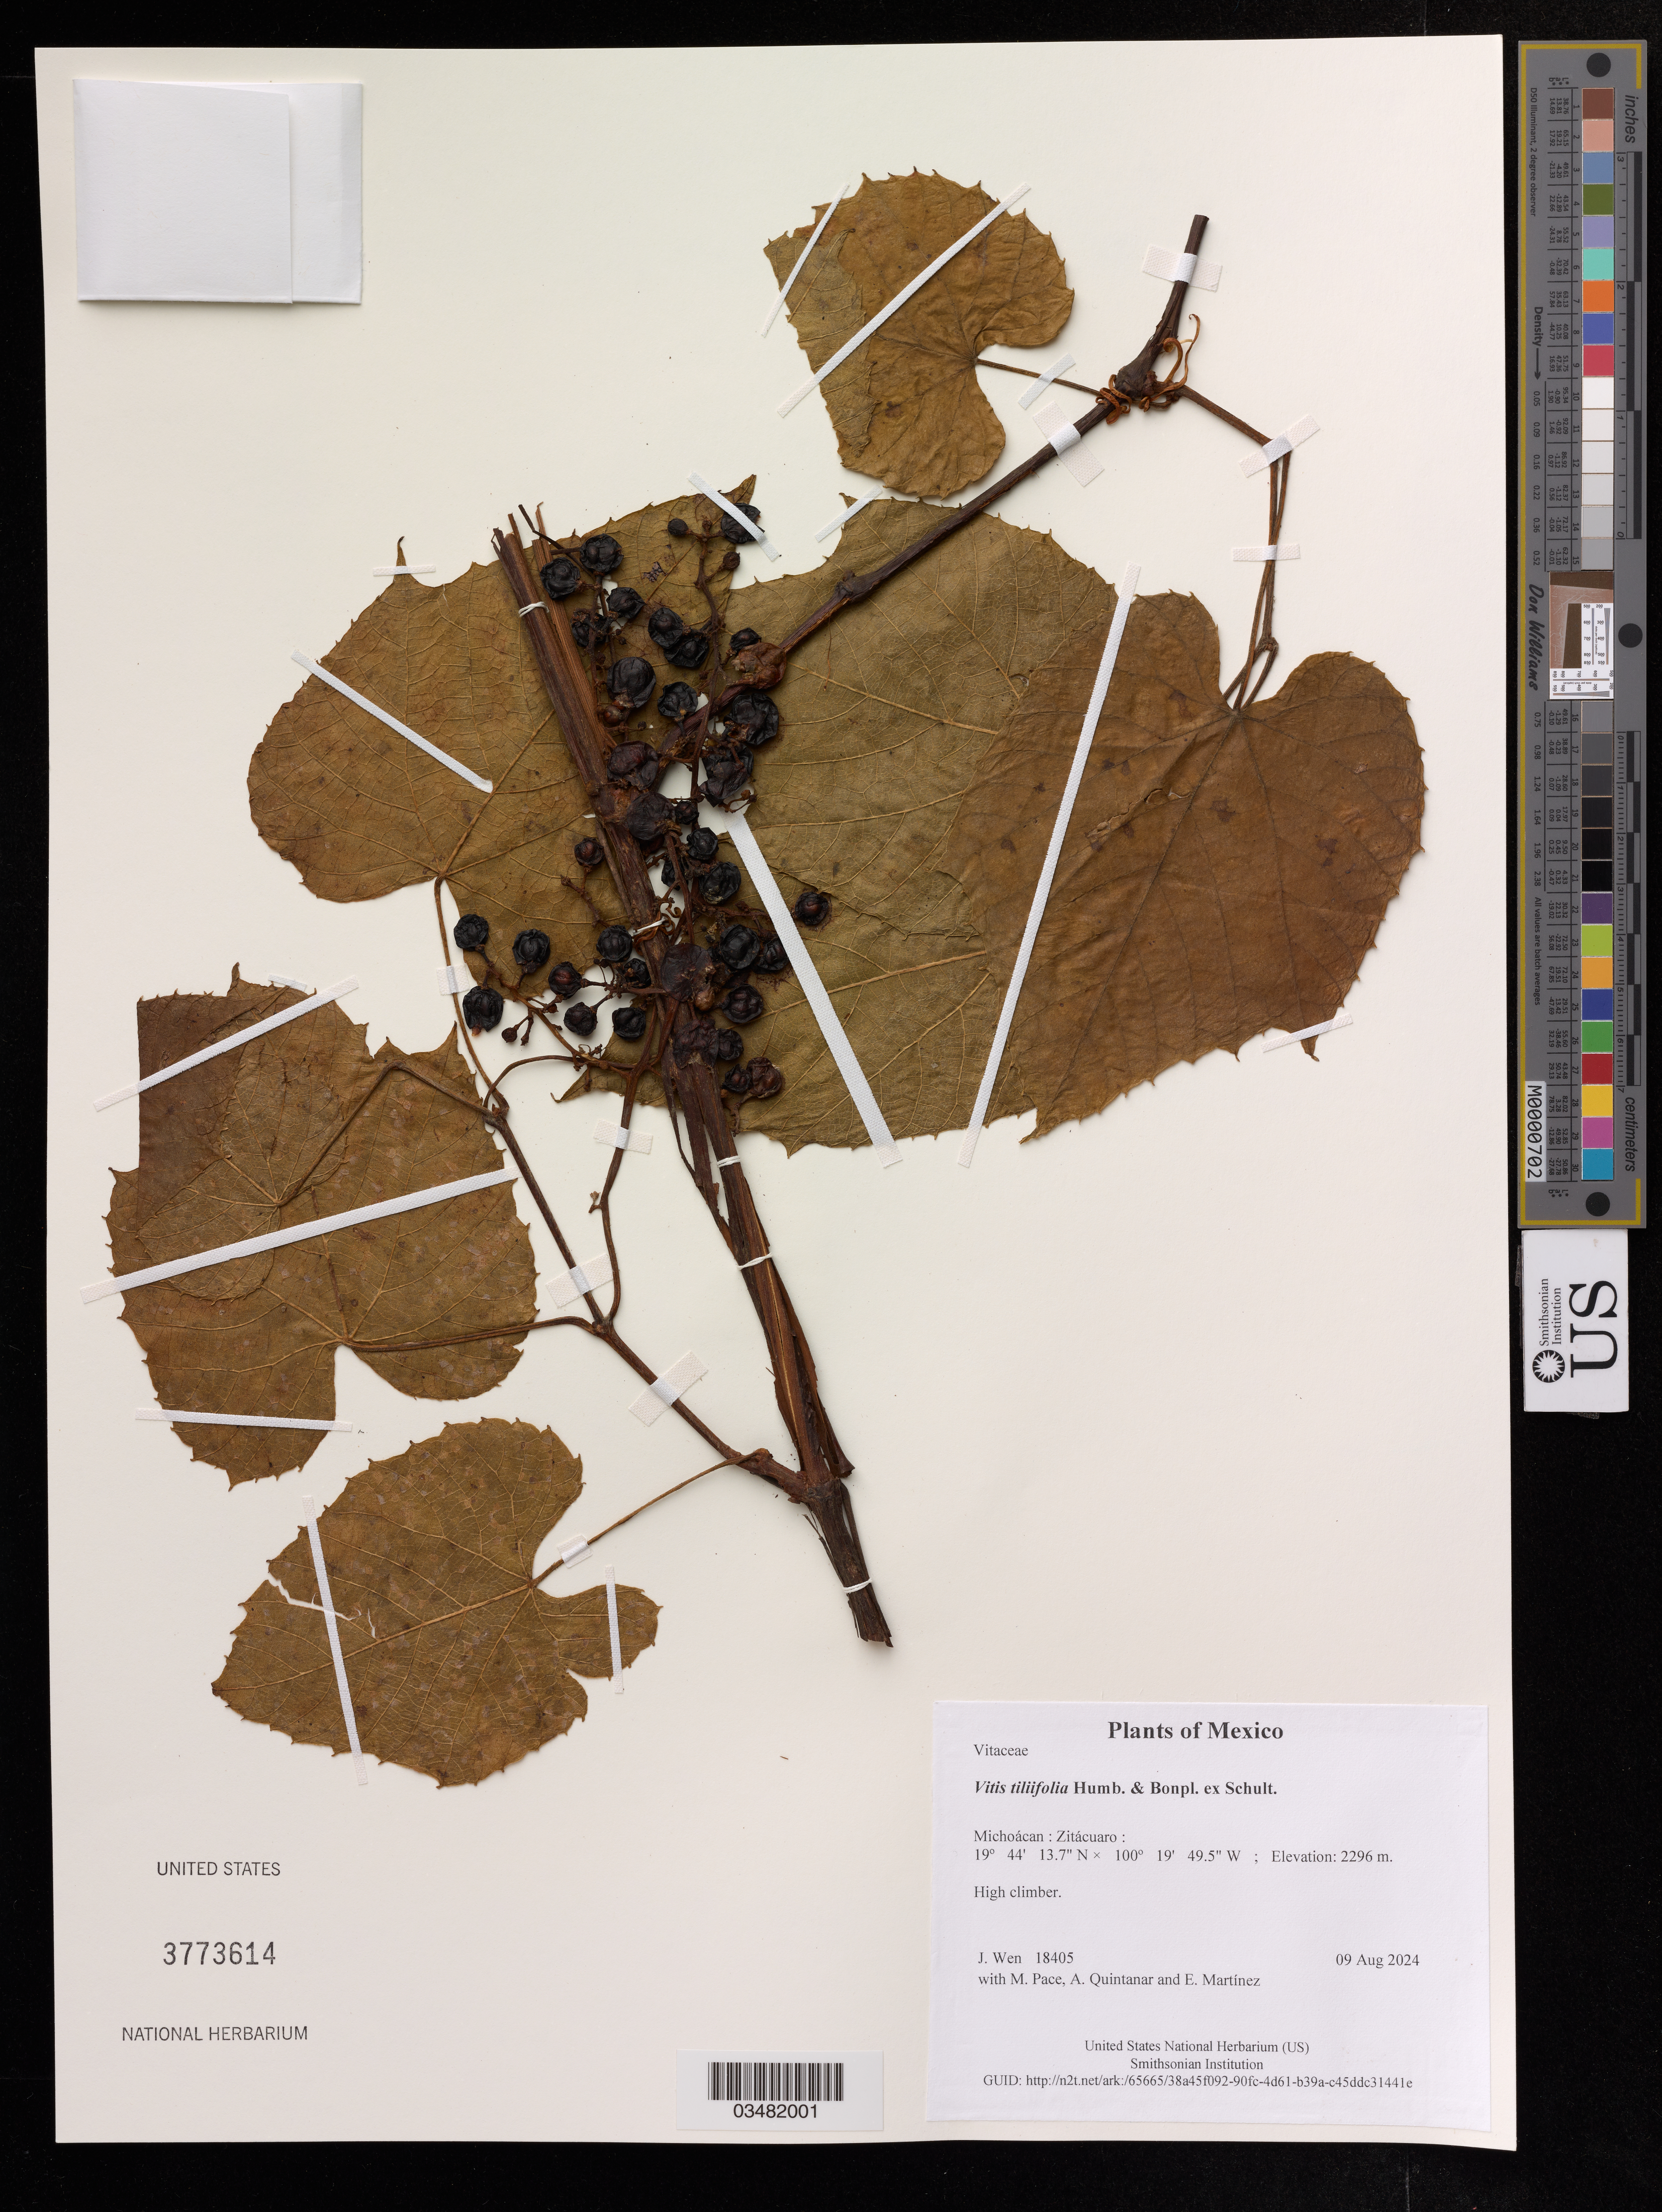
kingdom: Plantae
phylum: Tracheophyta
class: Magnoliopsida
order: Vitales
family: Vitaceae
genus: Vitis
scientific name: Vitis tiliifolia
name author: Humb. & Bonpl. ex Schult.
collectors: J. Wen, M. Pace, A. Quintanar & E. Martinez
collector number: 18405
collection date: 2024-08-09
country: Mexico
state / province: Michoácan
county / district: Zitácuaro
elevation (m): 2296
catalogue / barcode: US 3773614